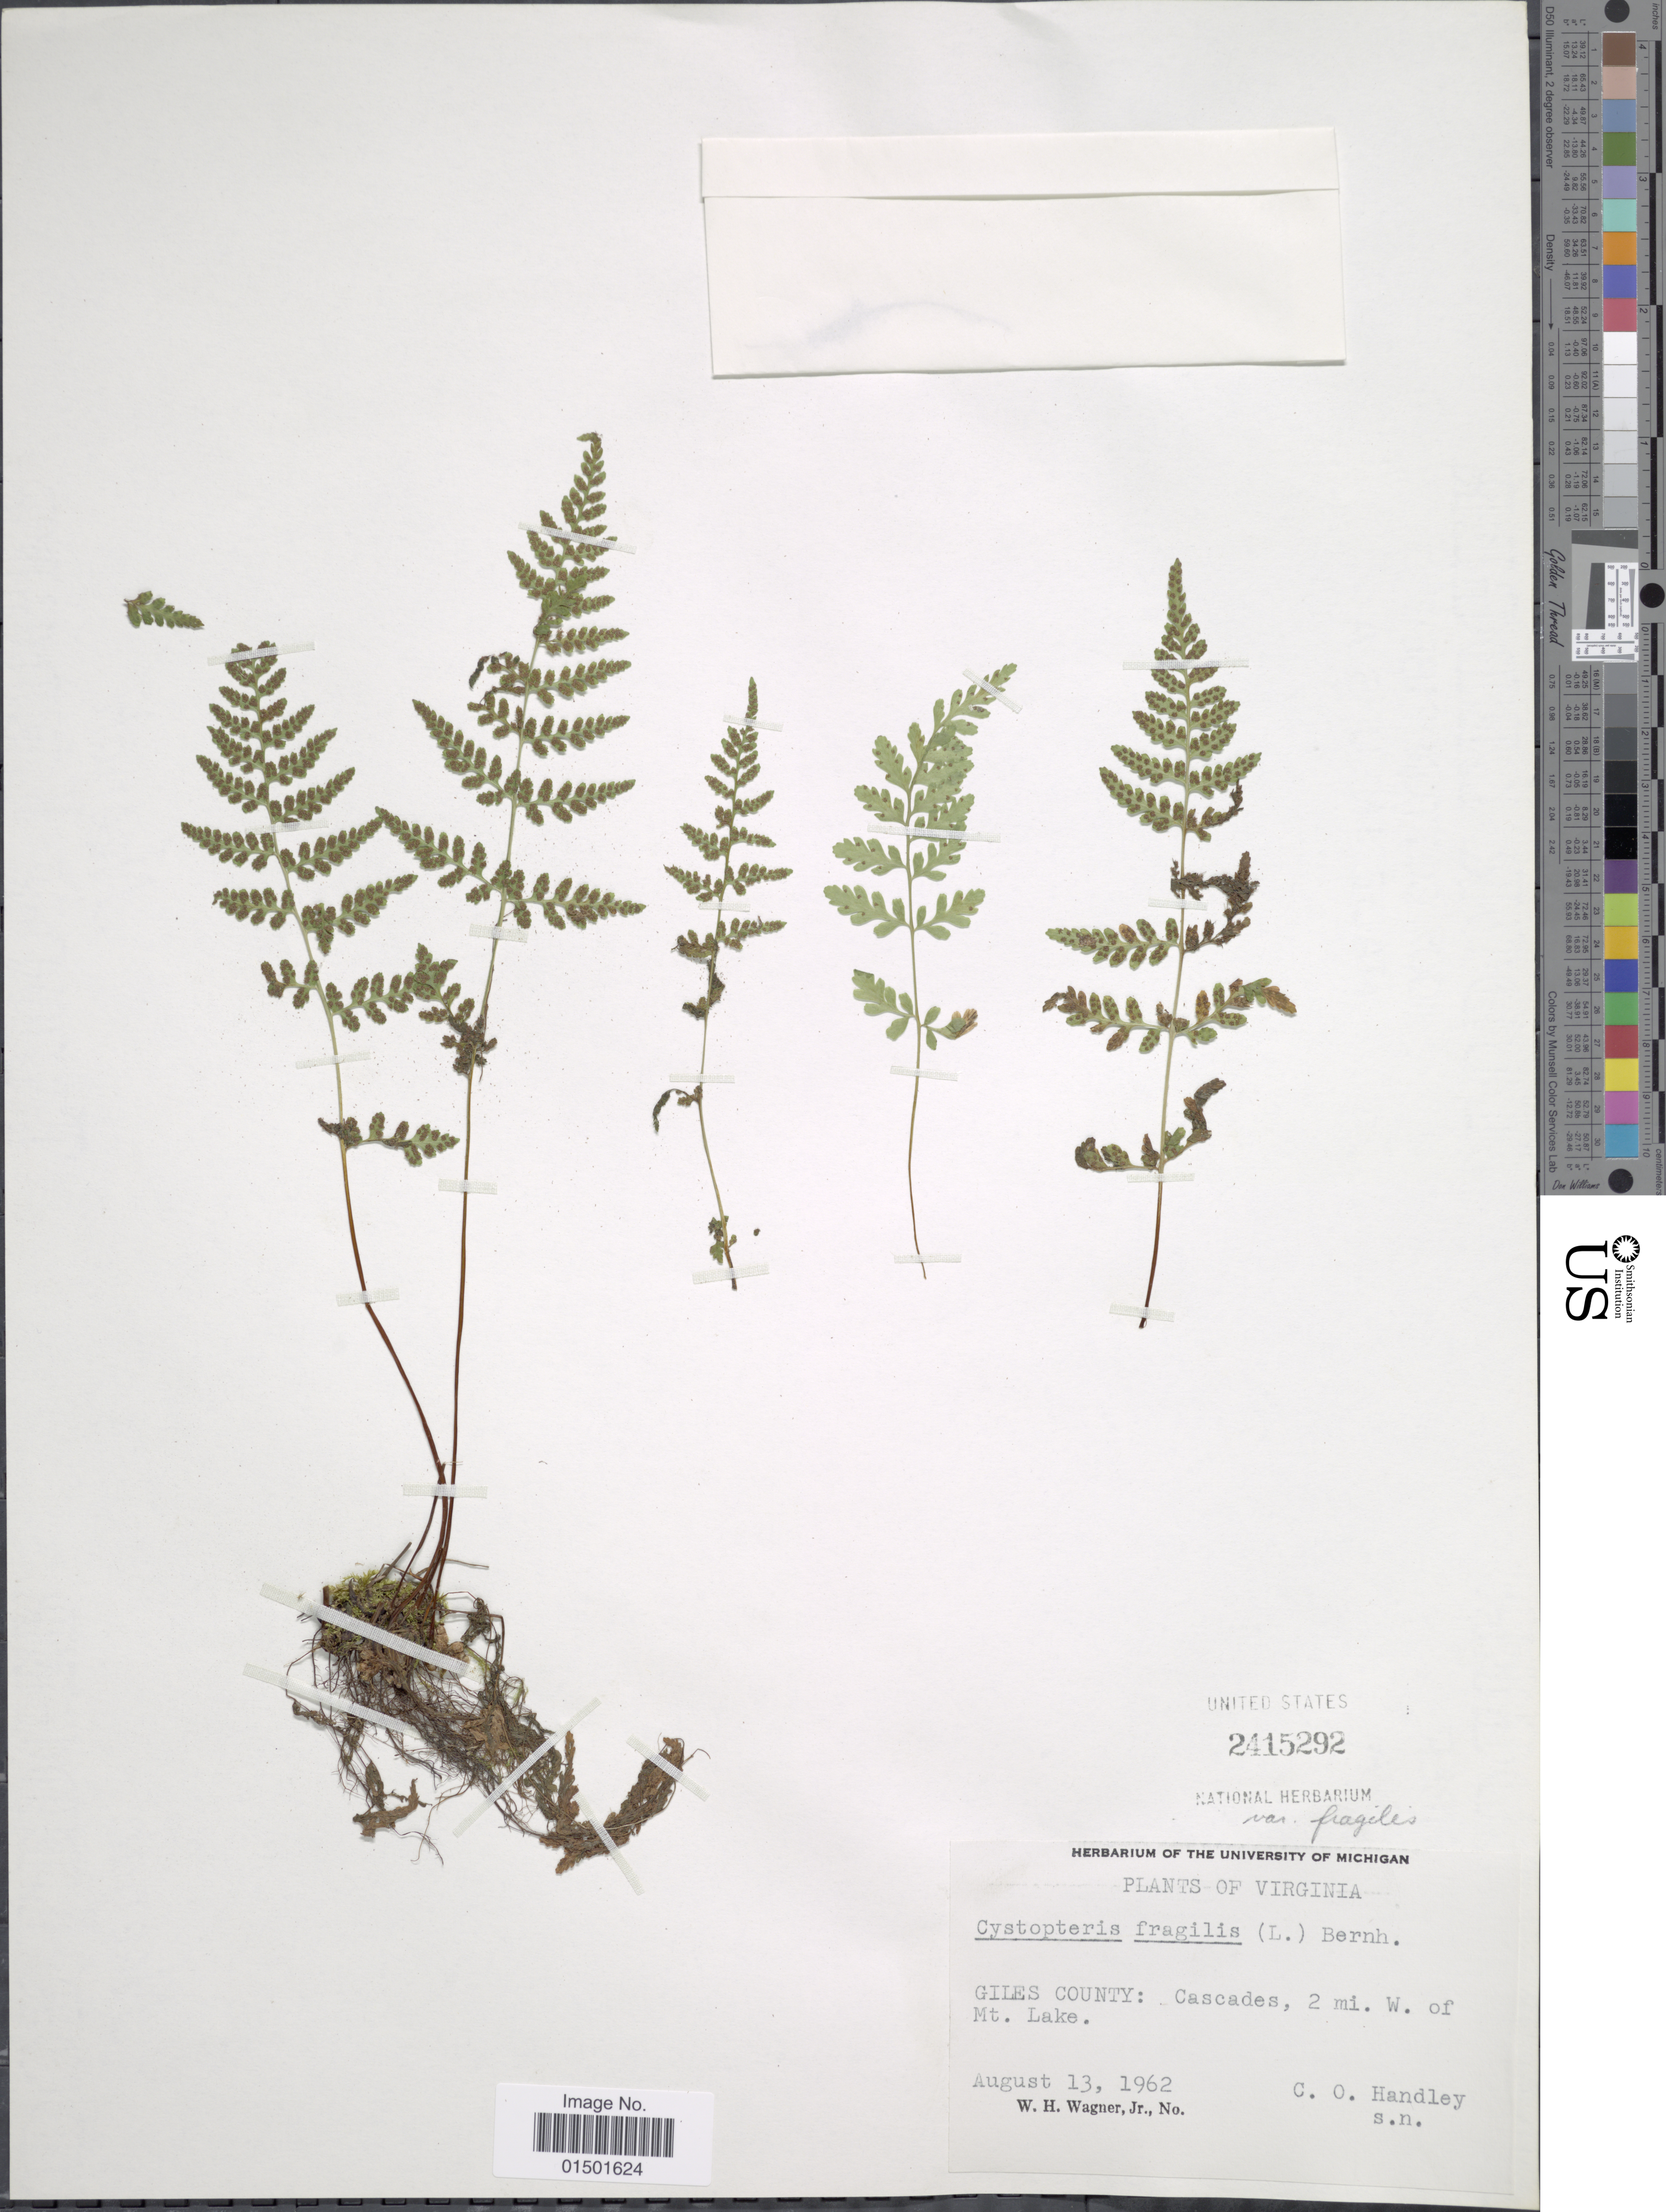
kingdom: Plantae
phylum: Tracheophyta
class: Polypodiopsida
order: Polypodiales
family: Cystopteridaceae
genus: Cystopteris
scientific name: Cystopteris fragilis var. fragilis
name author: (L.) Bernh.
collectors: W. H. Wagner & C. O. Handley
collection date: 1962-08-13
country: United States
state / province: Virginia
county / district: Giles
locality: Cascades, 2 mi. W. of Mt. Lake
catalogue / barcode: US 2415292